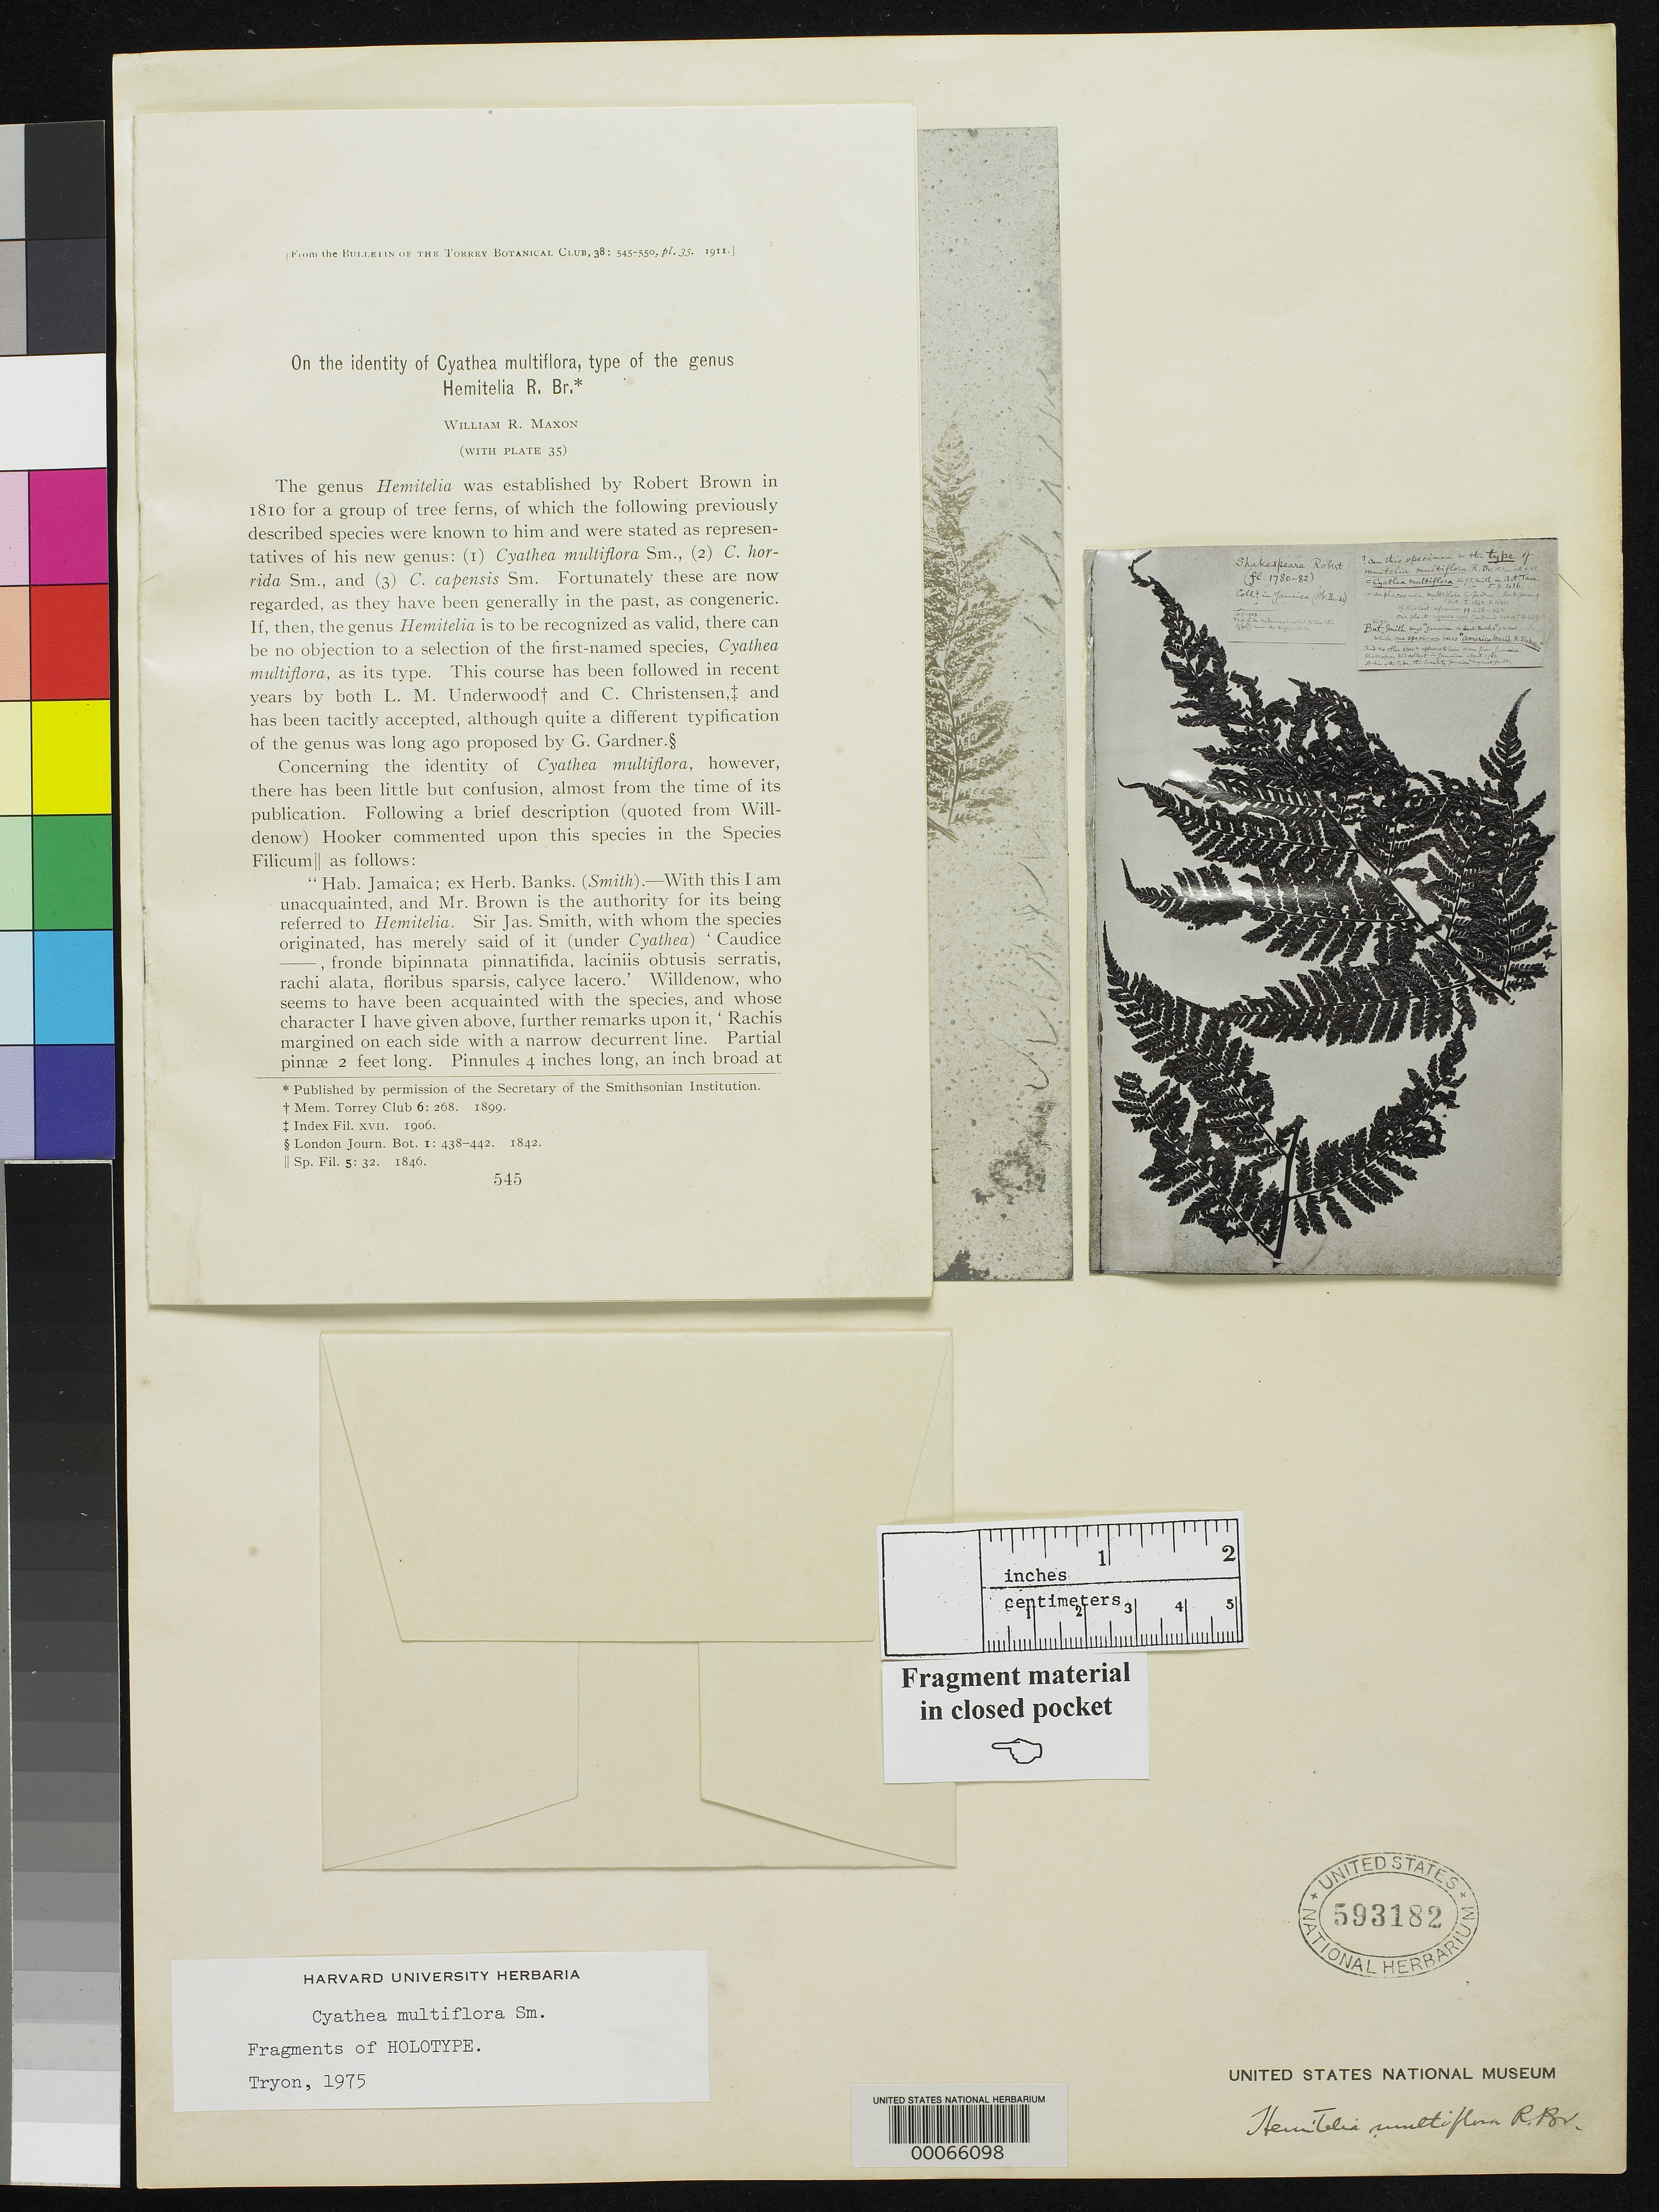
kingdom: Plantae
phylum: Tracheophyta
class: Polypodiopsida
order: Cyatheales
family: Cyatheaceae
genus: Cyathea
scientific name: Cyathea multiflora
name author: Sm.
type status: Type Fragment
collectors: R. Shakespeare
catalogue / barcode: US 593182